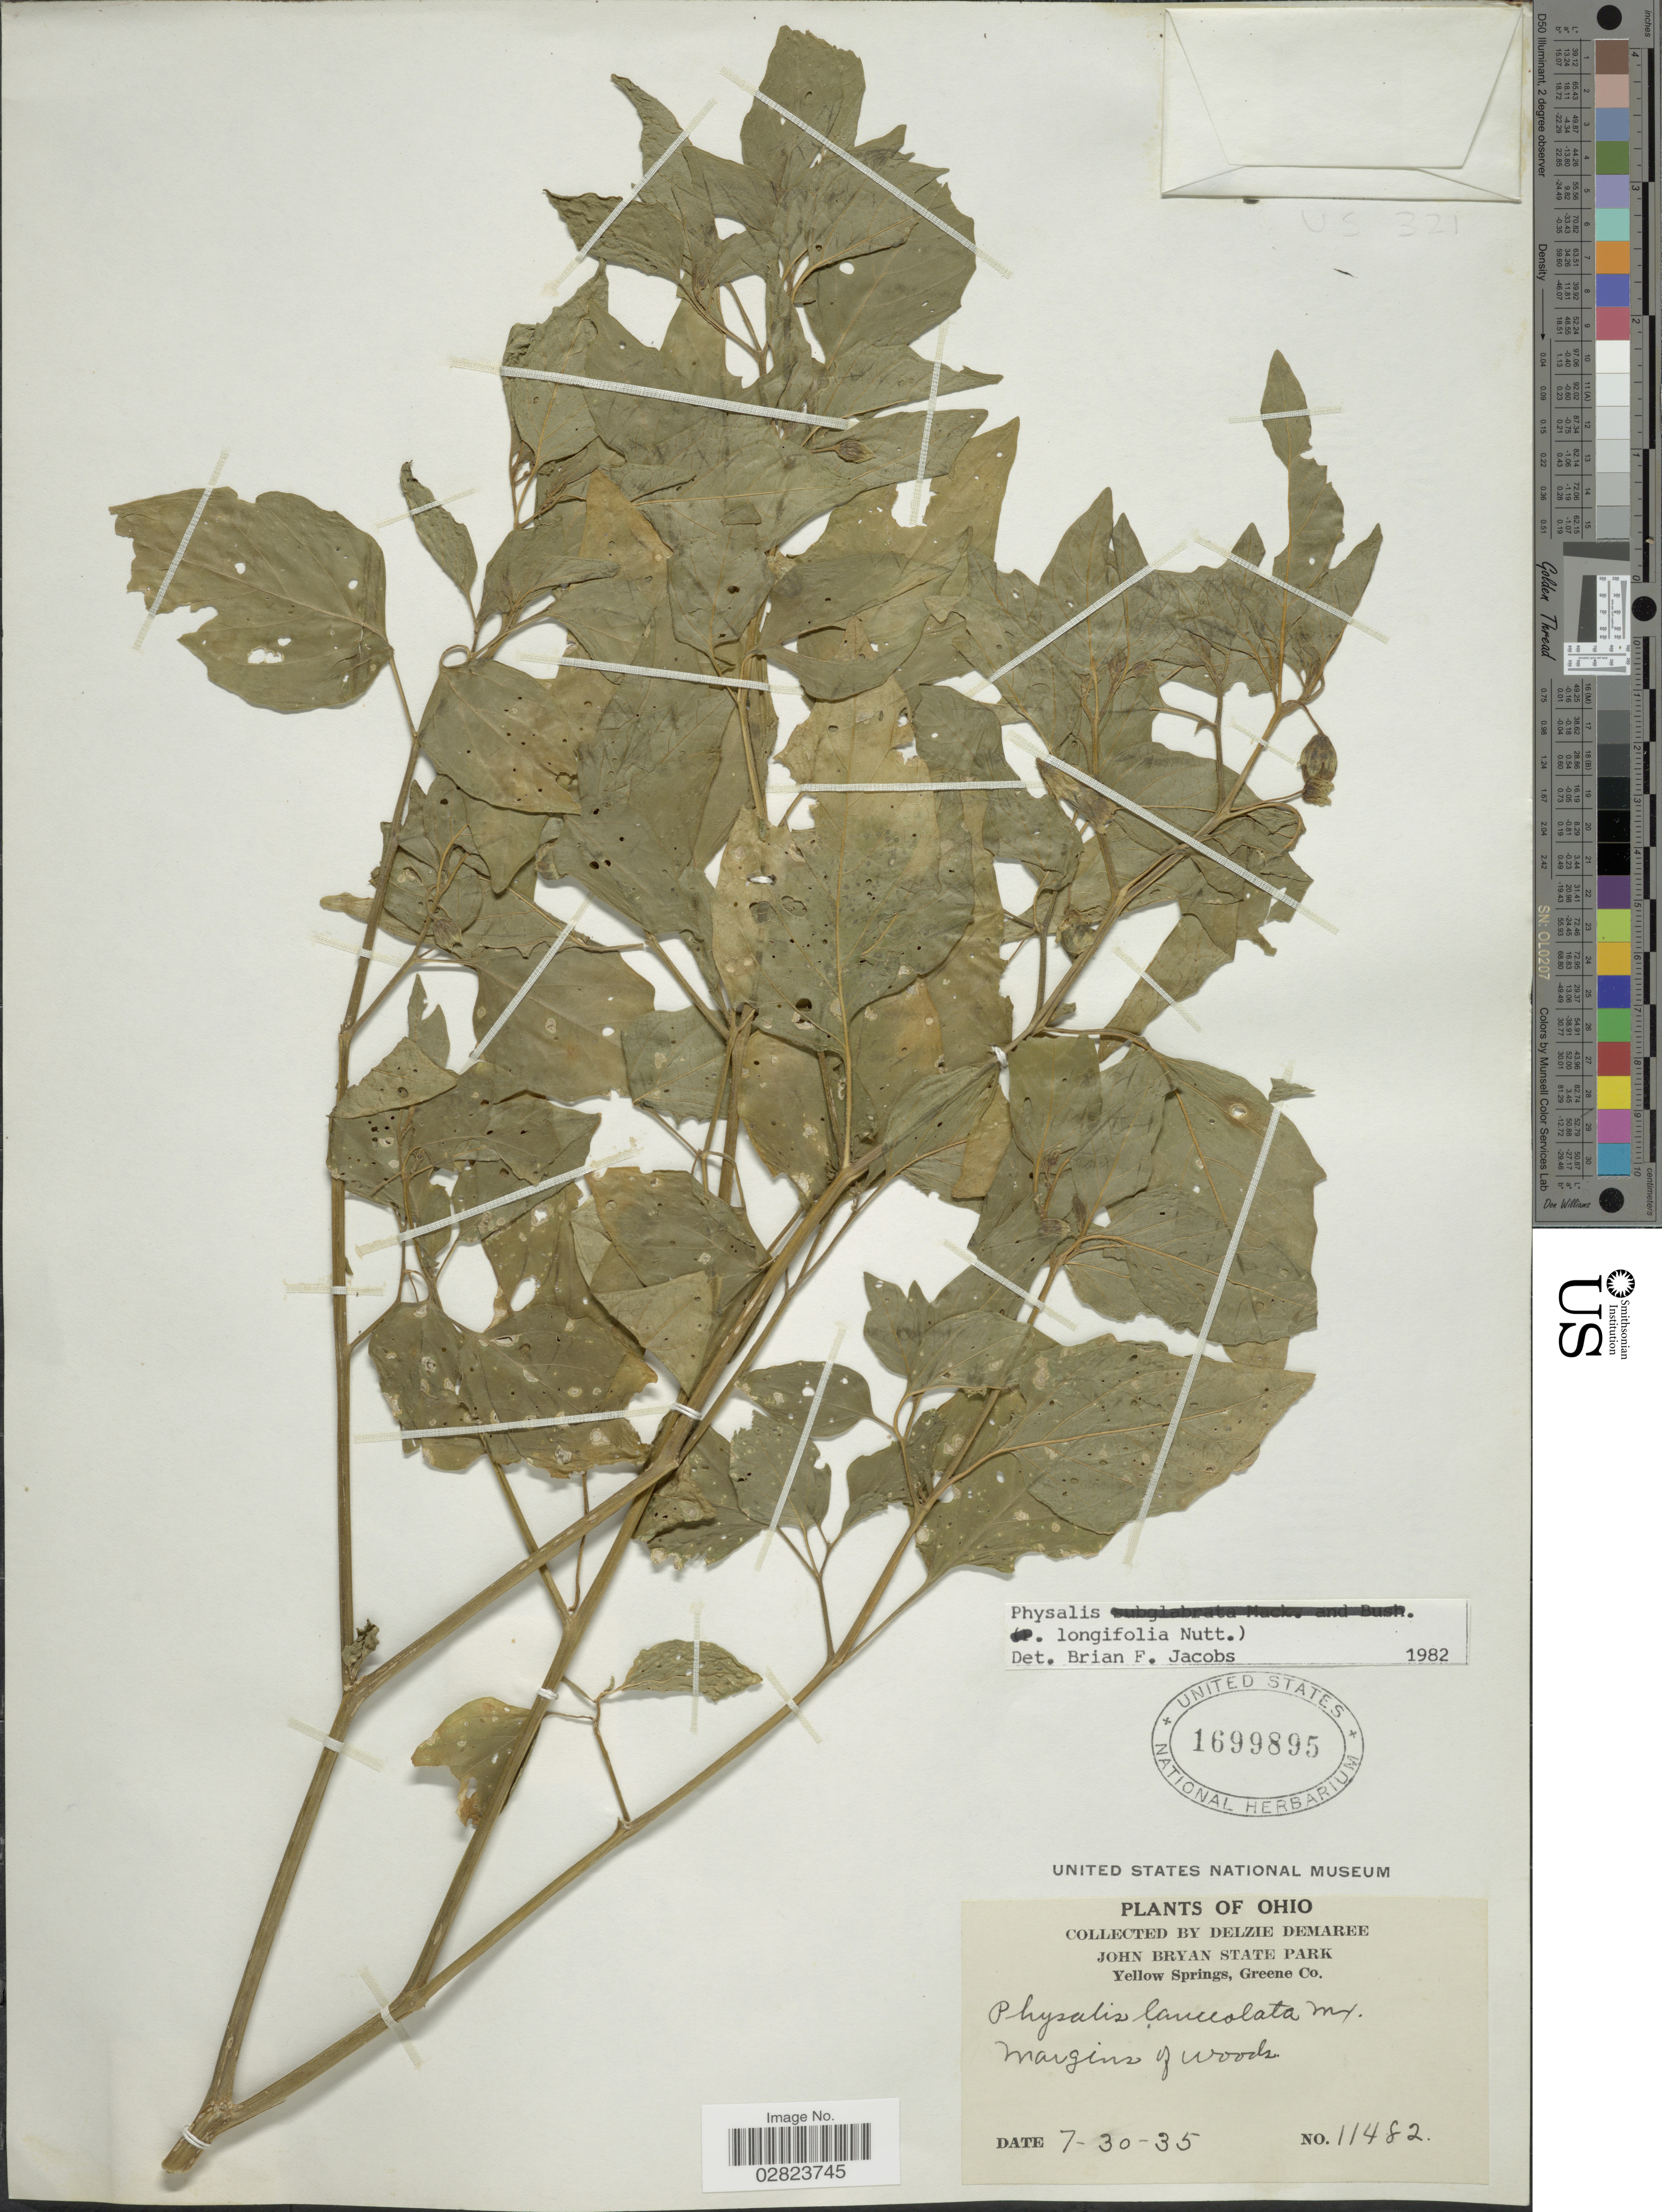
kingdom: Plantae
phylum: Tracheophyta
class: Magnoliopsida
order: Solanales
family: Solanaceae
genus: Physalis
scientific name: Physalis longifolia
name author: Nutt.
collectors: D. Demaree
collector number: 11482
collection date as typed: Transcribed d/m/y: 30/7/35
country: United States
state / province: Ohio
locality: John Bryan State Park. Yellow Springs, Green Co.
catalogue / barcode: US 1699895